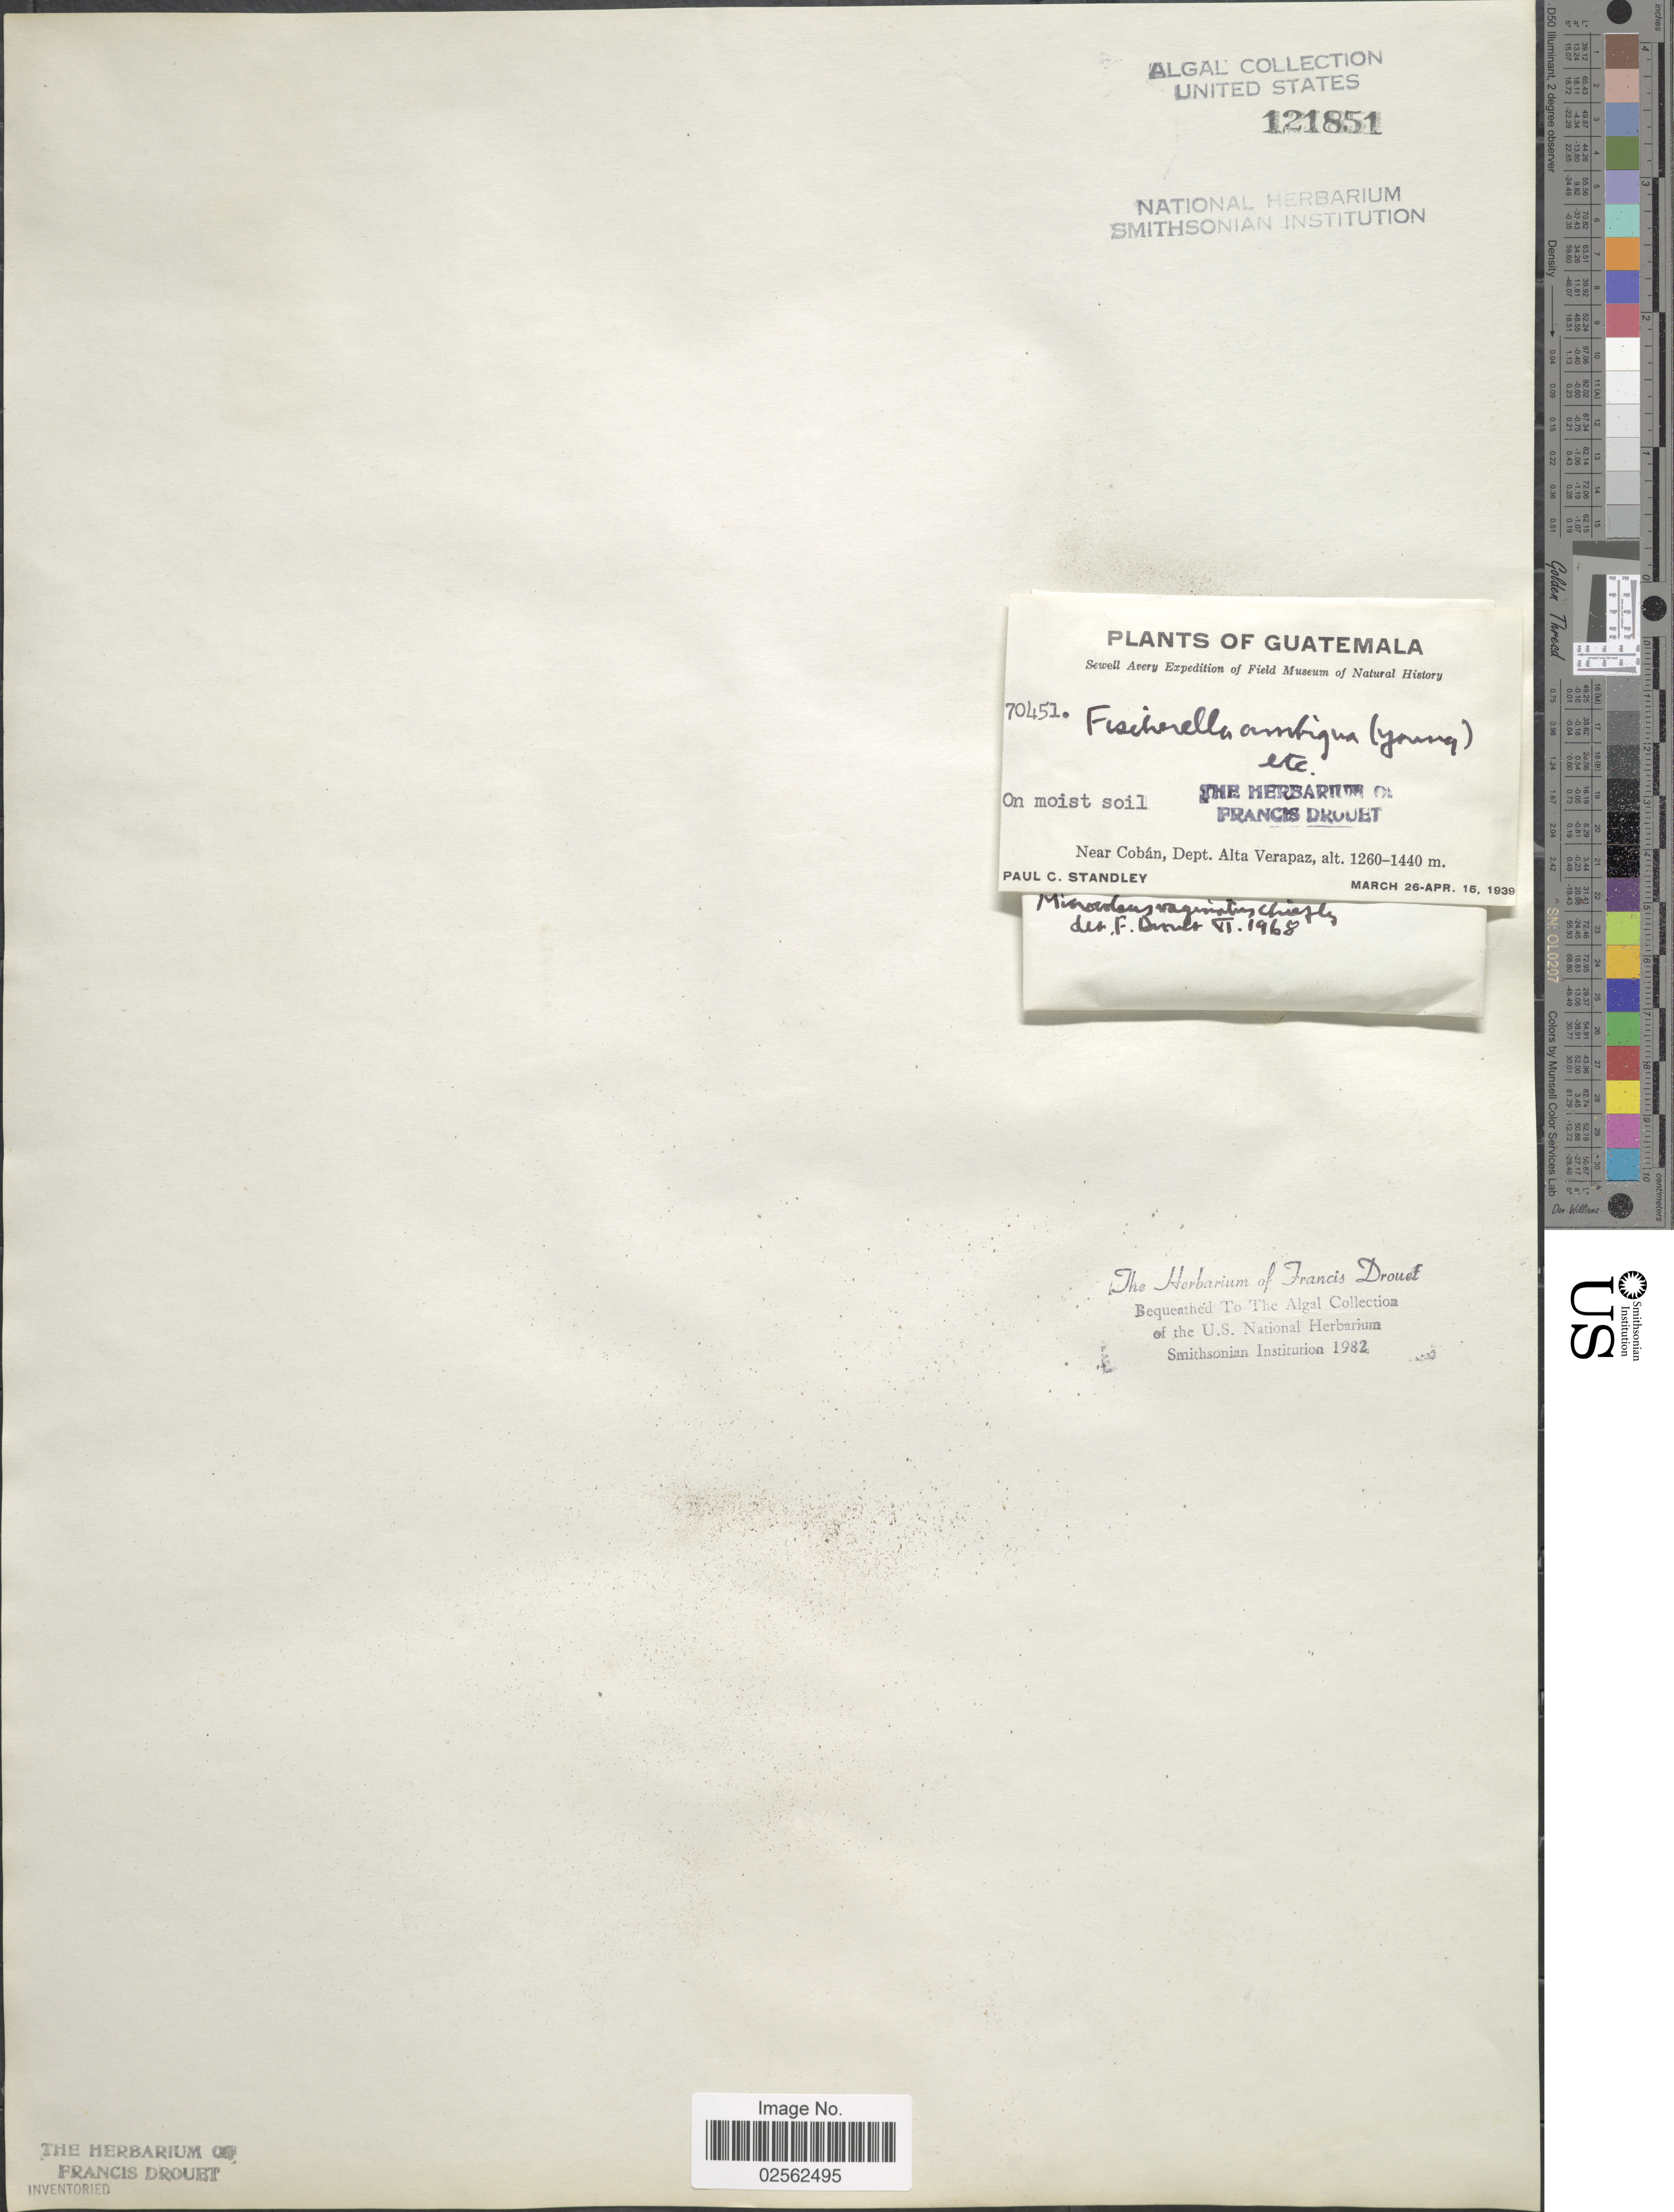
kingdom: Bacteria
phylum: Cyanobacteria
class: Cyanobacteriia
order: Cyanobacteriales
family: Microcoleaceae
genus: Microcoleus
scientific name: Microcoleus vaginatus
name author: (Vaucher) Gomont ex Gomont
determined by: Drouet, F. E.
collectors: P. C. Standley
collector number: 20451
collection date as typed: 26 Mar 1939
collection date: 1939-03-26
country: Guatemala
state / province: Alta Verapaz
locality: Near Cobán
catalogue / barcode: US 121851